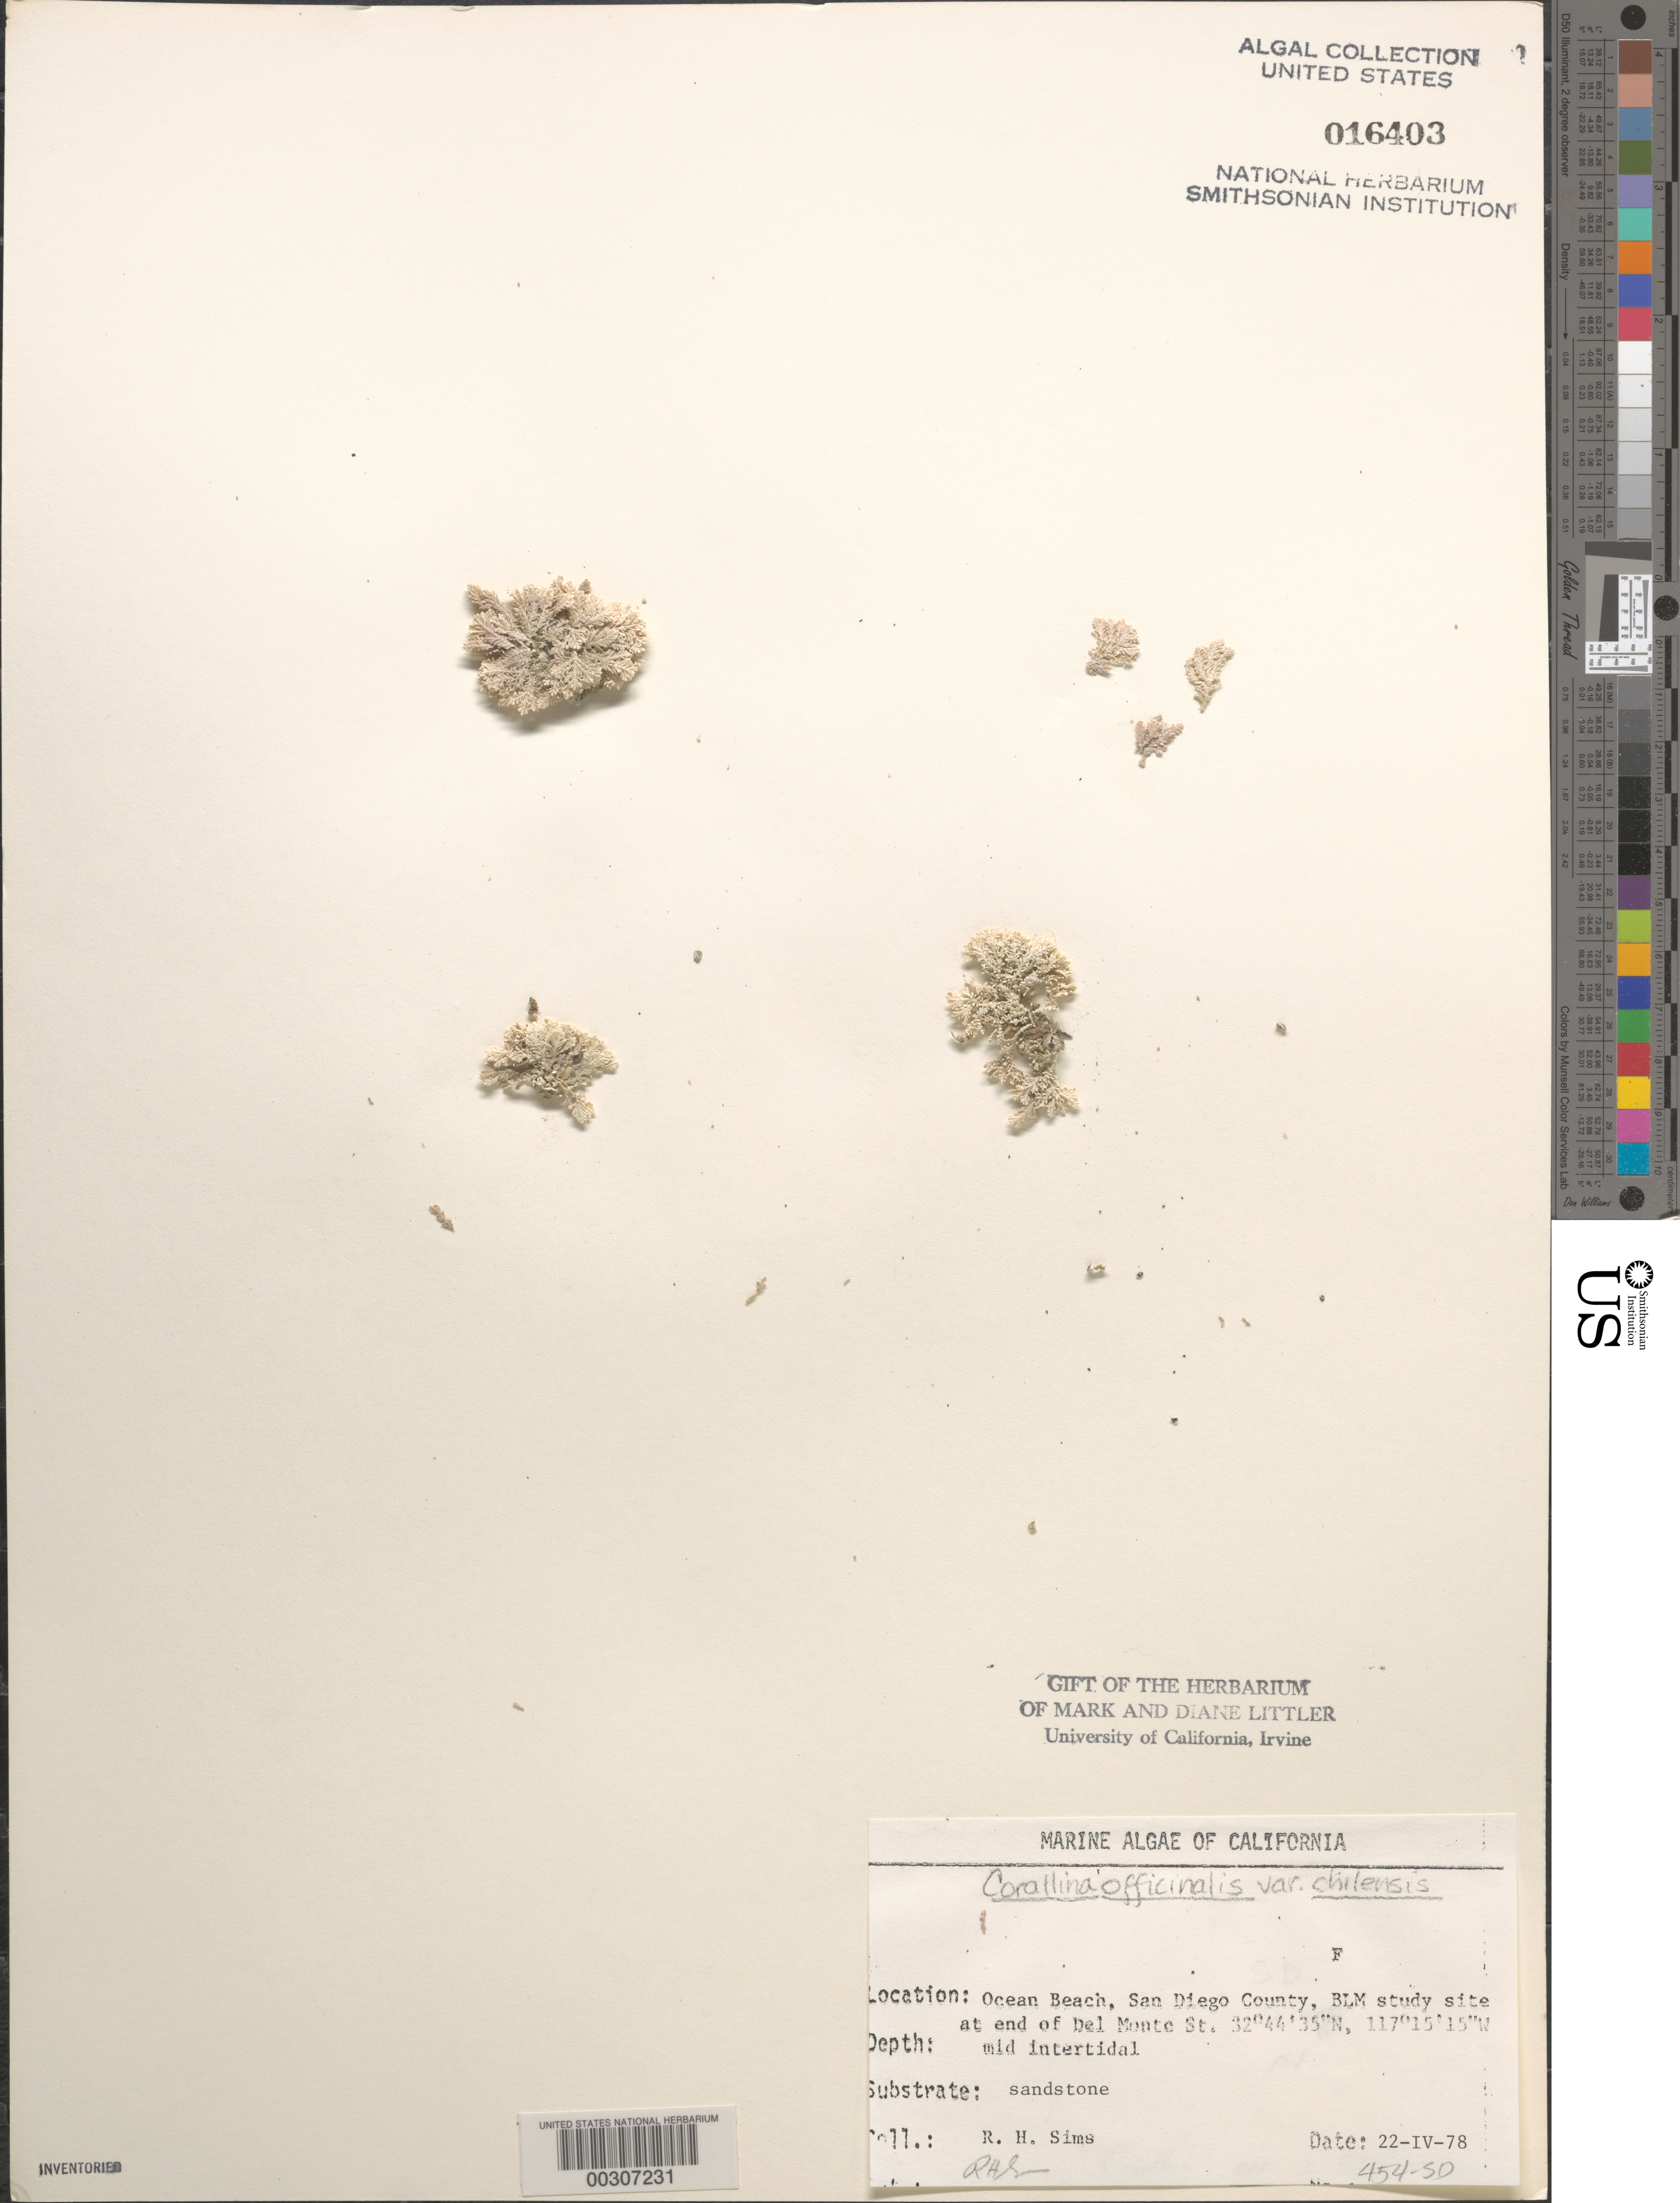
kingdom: Plantae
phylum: Rhodophyta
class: Florideophyceae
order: Corallinales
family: Corallinaceae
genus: Corallina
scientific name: Corallina officinalis var. chilensis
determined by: Sims, Robert H.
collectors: R. H. Sims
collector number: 454-sd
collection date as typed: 22 Apr 1978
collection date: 1978-04-22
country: United States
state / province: California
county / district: San Diego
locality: Ocean Beach, end of Del Monte Street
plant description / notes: BLM-SOCALBIGHT Rocky Intertidal Survey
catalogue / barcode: US 16403